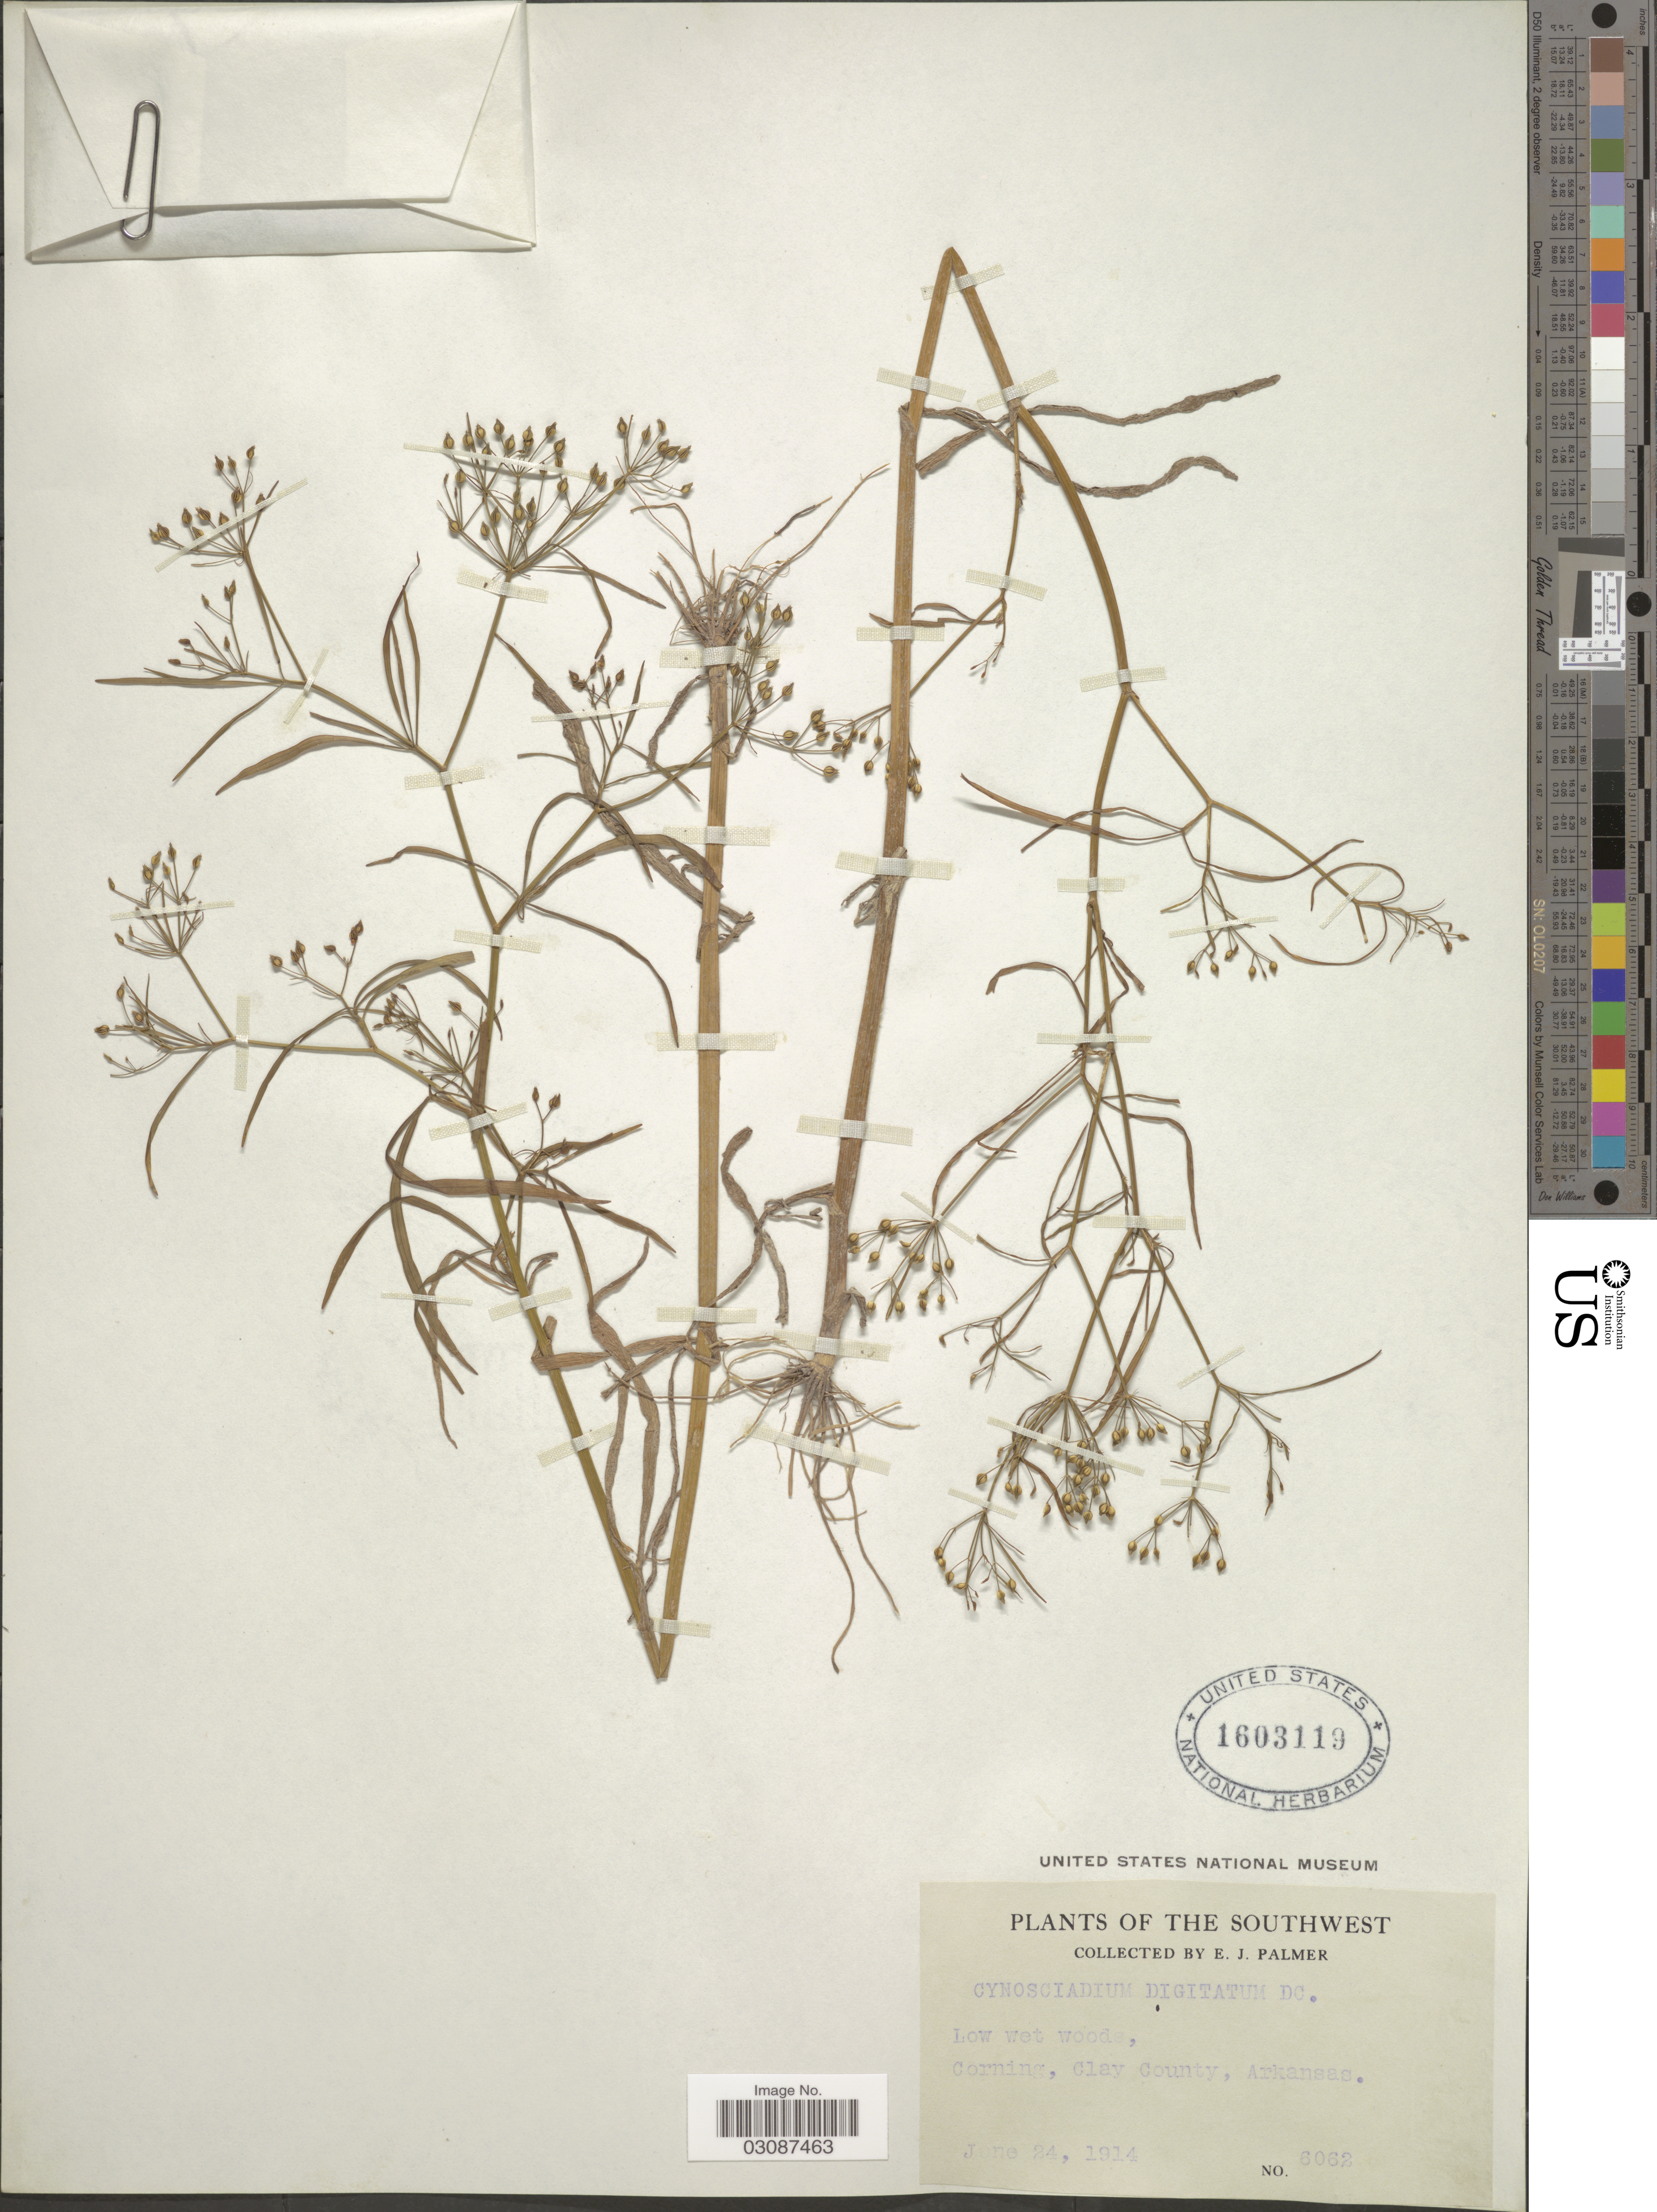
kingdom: Plantae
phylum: Tracheophyta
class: Magnoliopsida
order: Apiales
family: Apiaceae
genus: Cynosciadium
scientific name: Cynosciadium digitatum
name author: DC.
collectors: E. J. Palmer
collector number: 6062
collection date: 1914-06-24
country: United States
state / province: Arkansas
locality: Southwest. Corning, Clay County.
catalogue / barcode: US 1603119